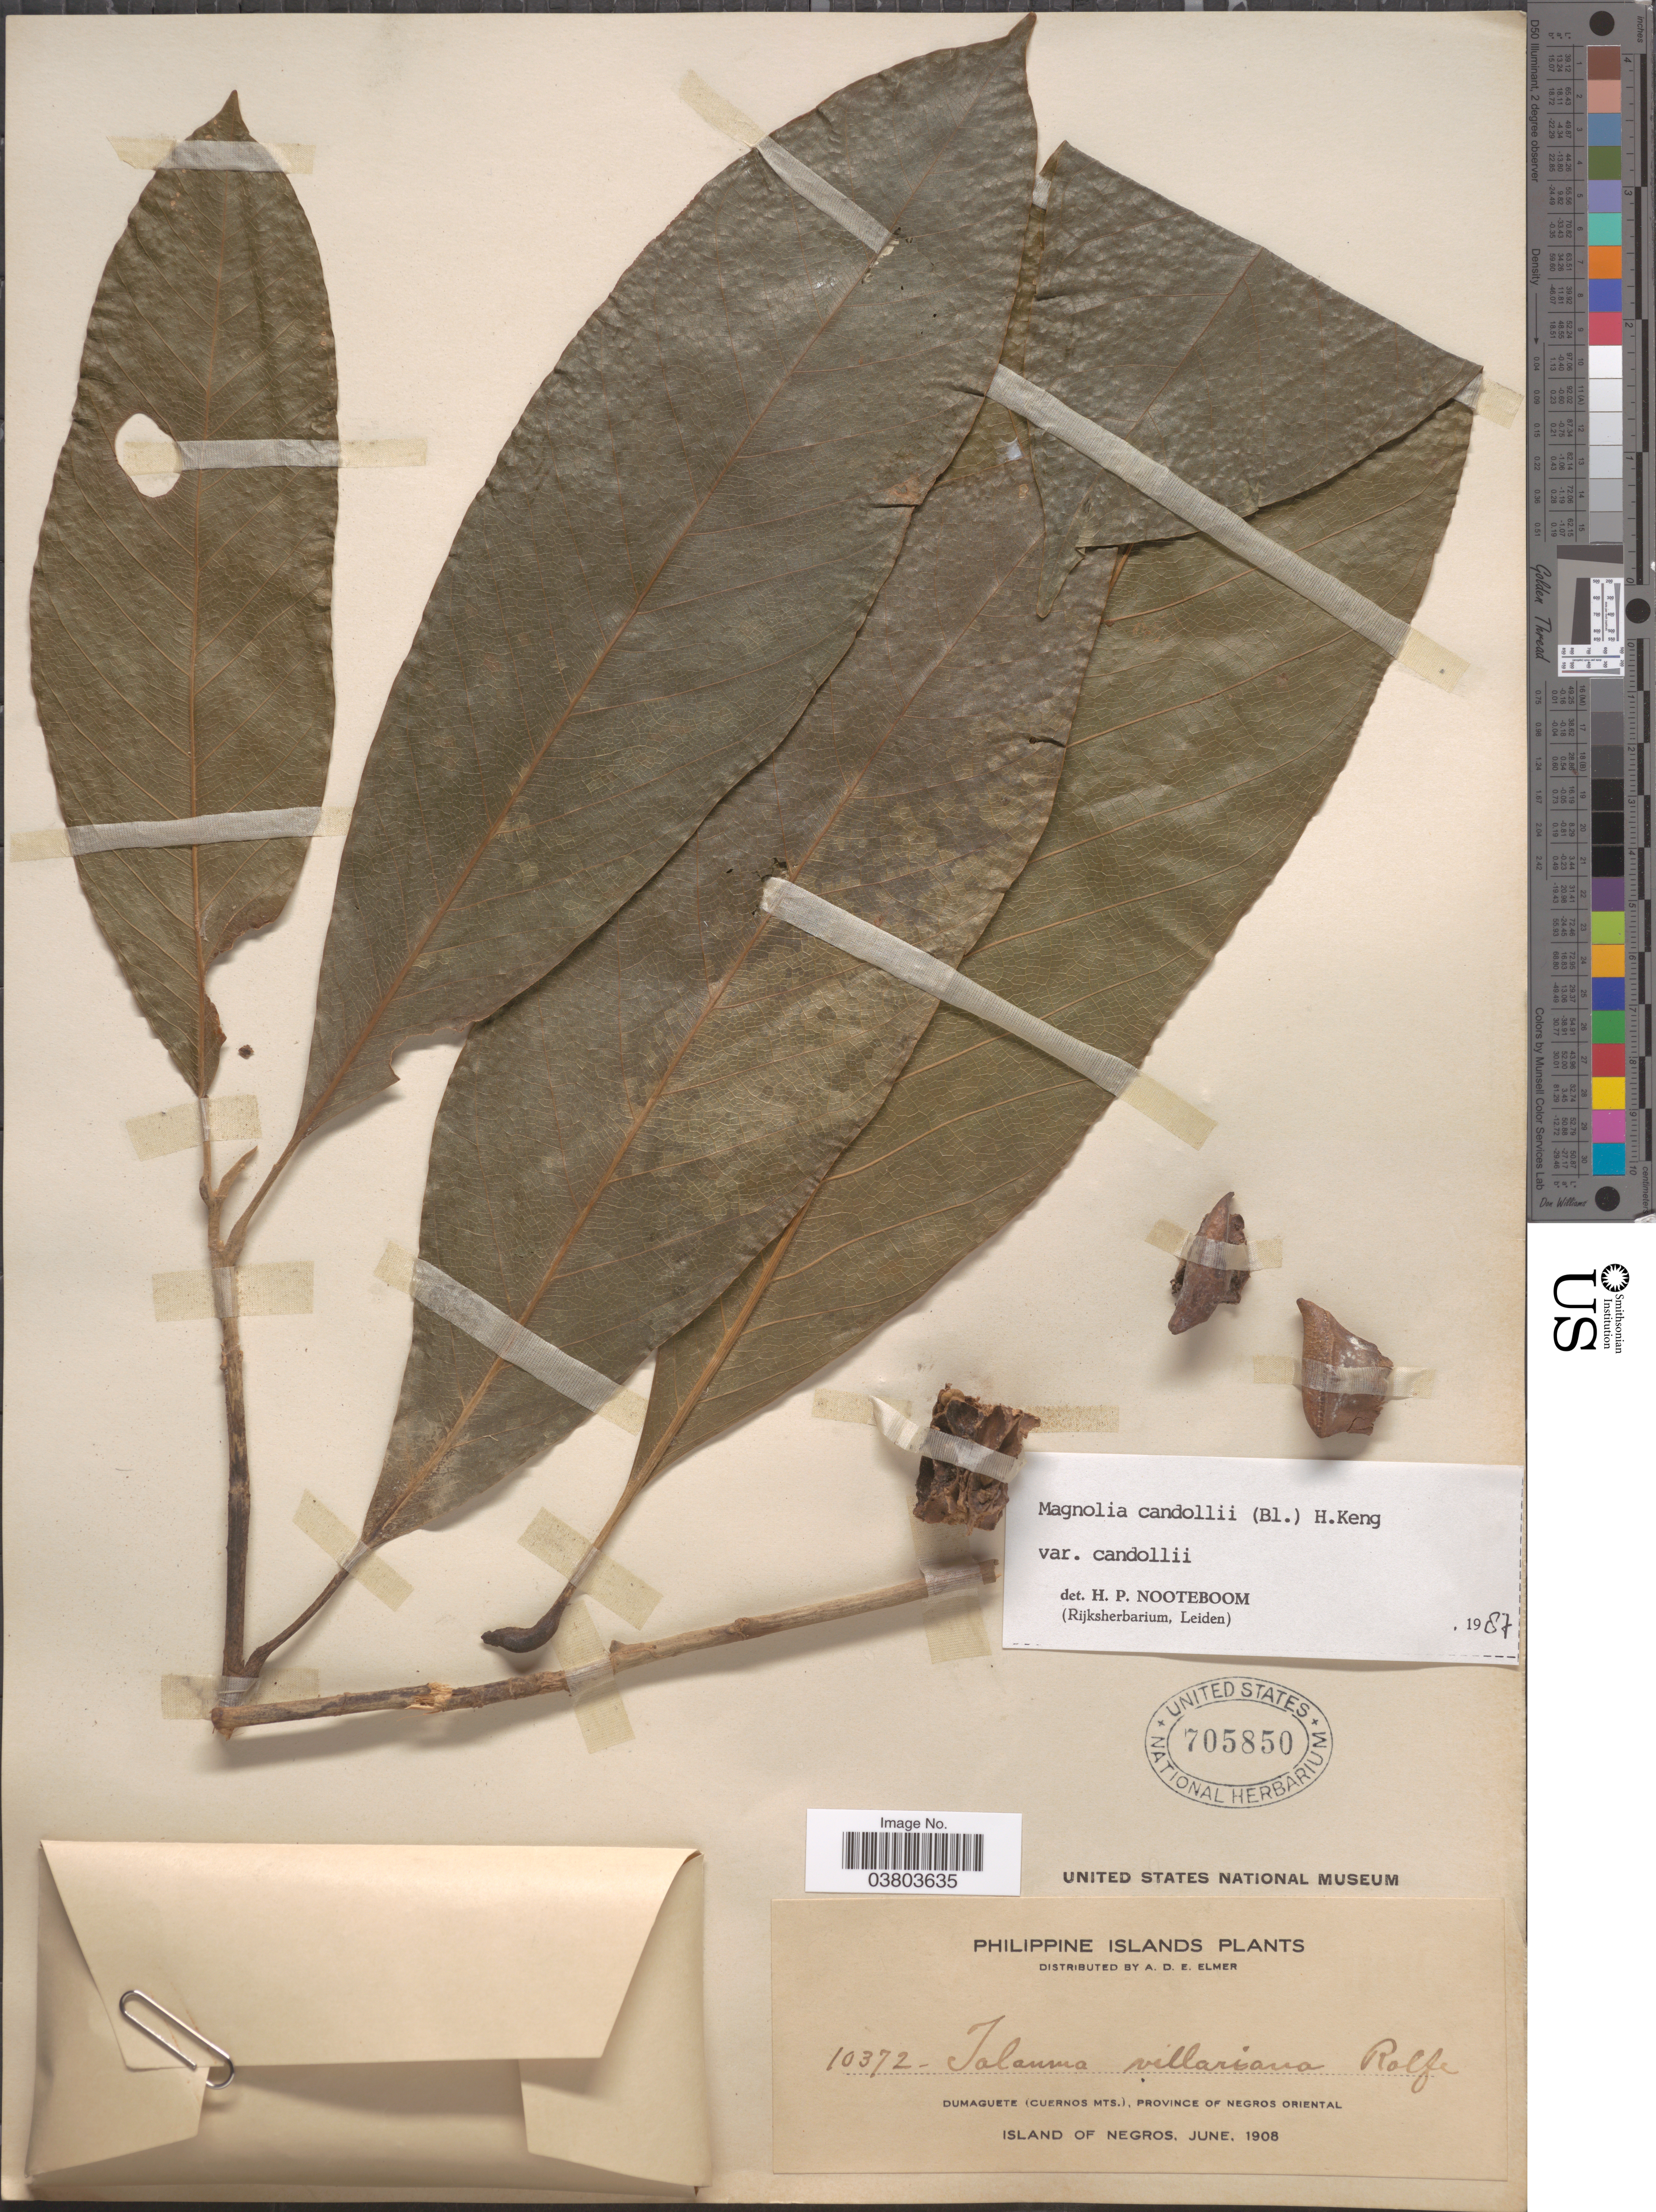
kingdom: Plantae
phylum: Tracheophyta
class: Magnoliopsida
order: Magnoliales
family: Magnoliaceae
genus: Magnolia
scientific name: Magnolia candollei var. candollei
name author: Link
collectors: A. D. E. Elmer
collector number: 10372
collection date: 1908-06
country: Philippines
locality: Dumaguete (Cuernos Mts.), Province of Negros Oriental. Island of Negros.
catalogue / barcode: US 705850